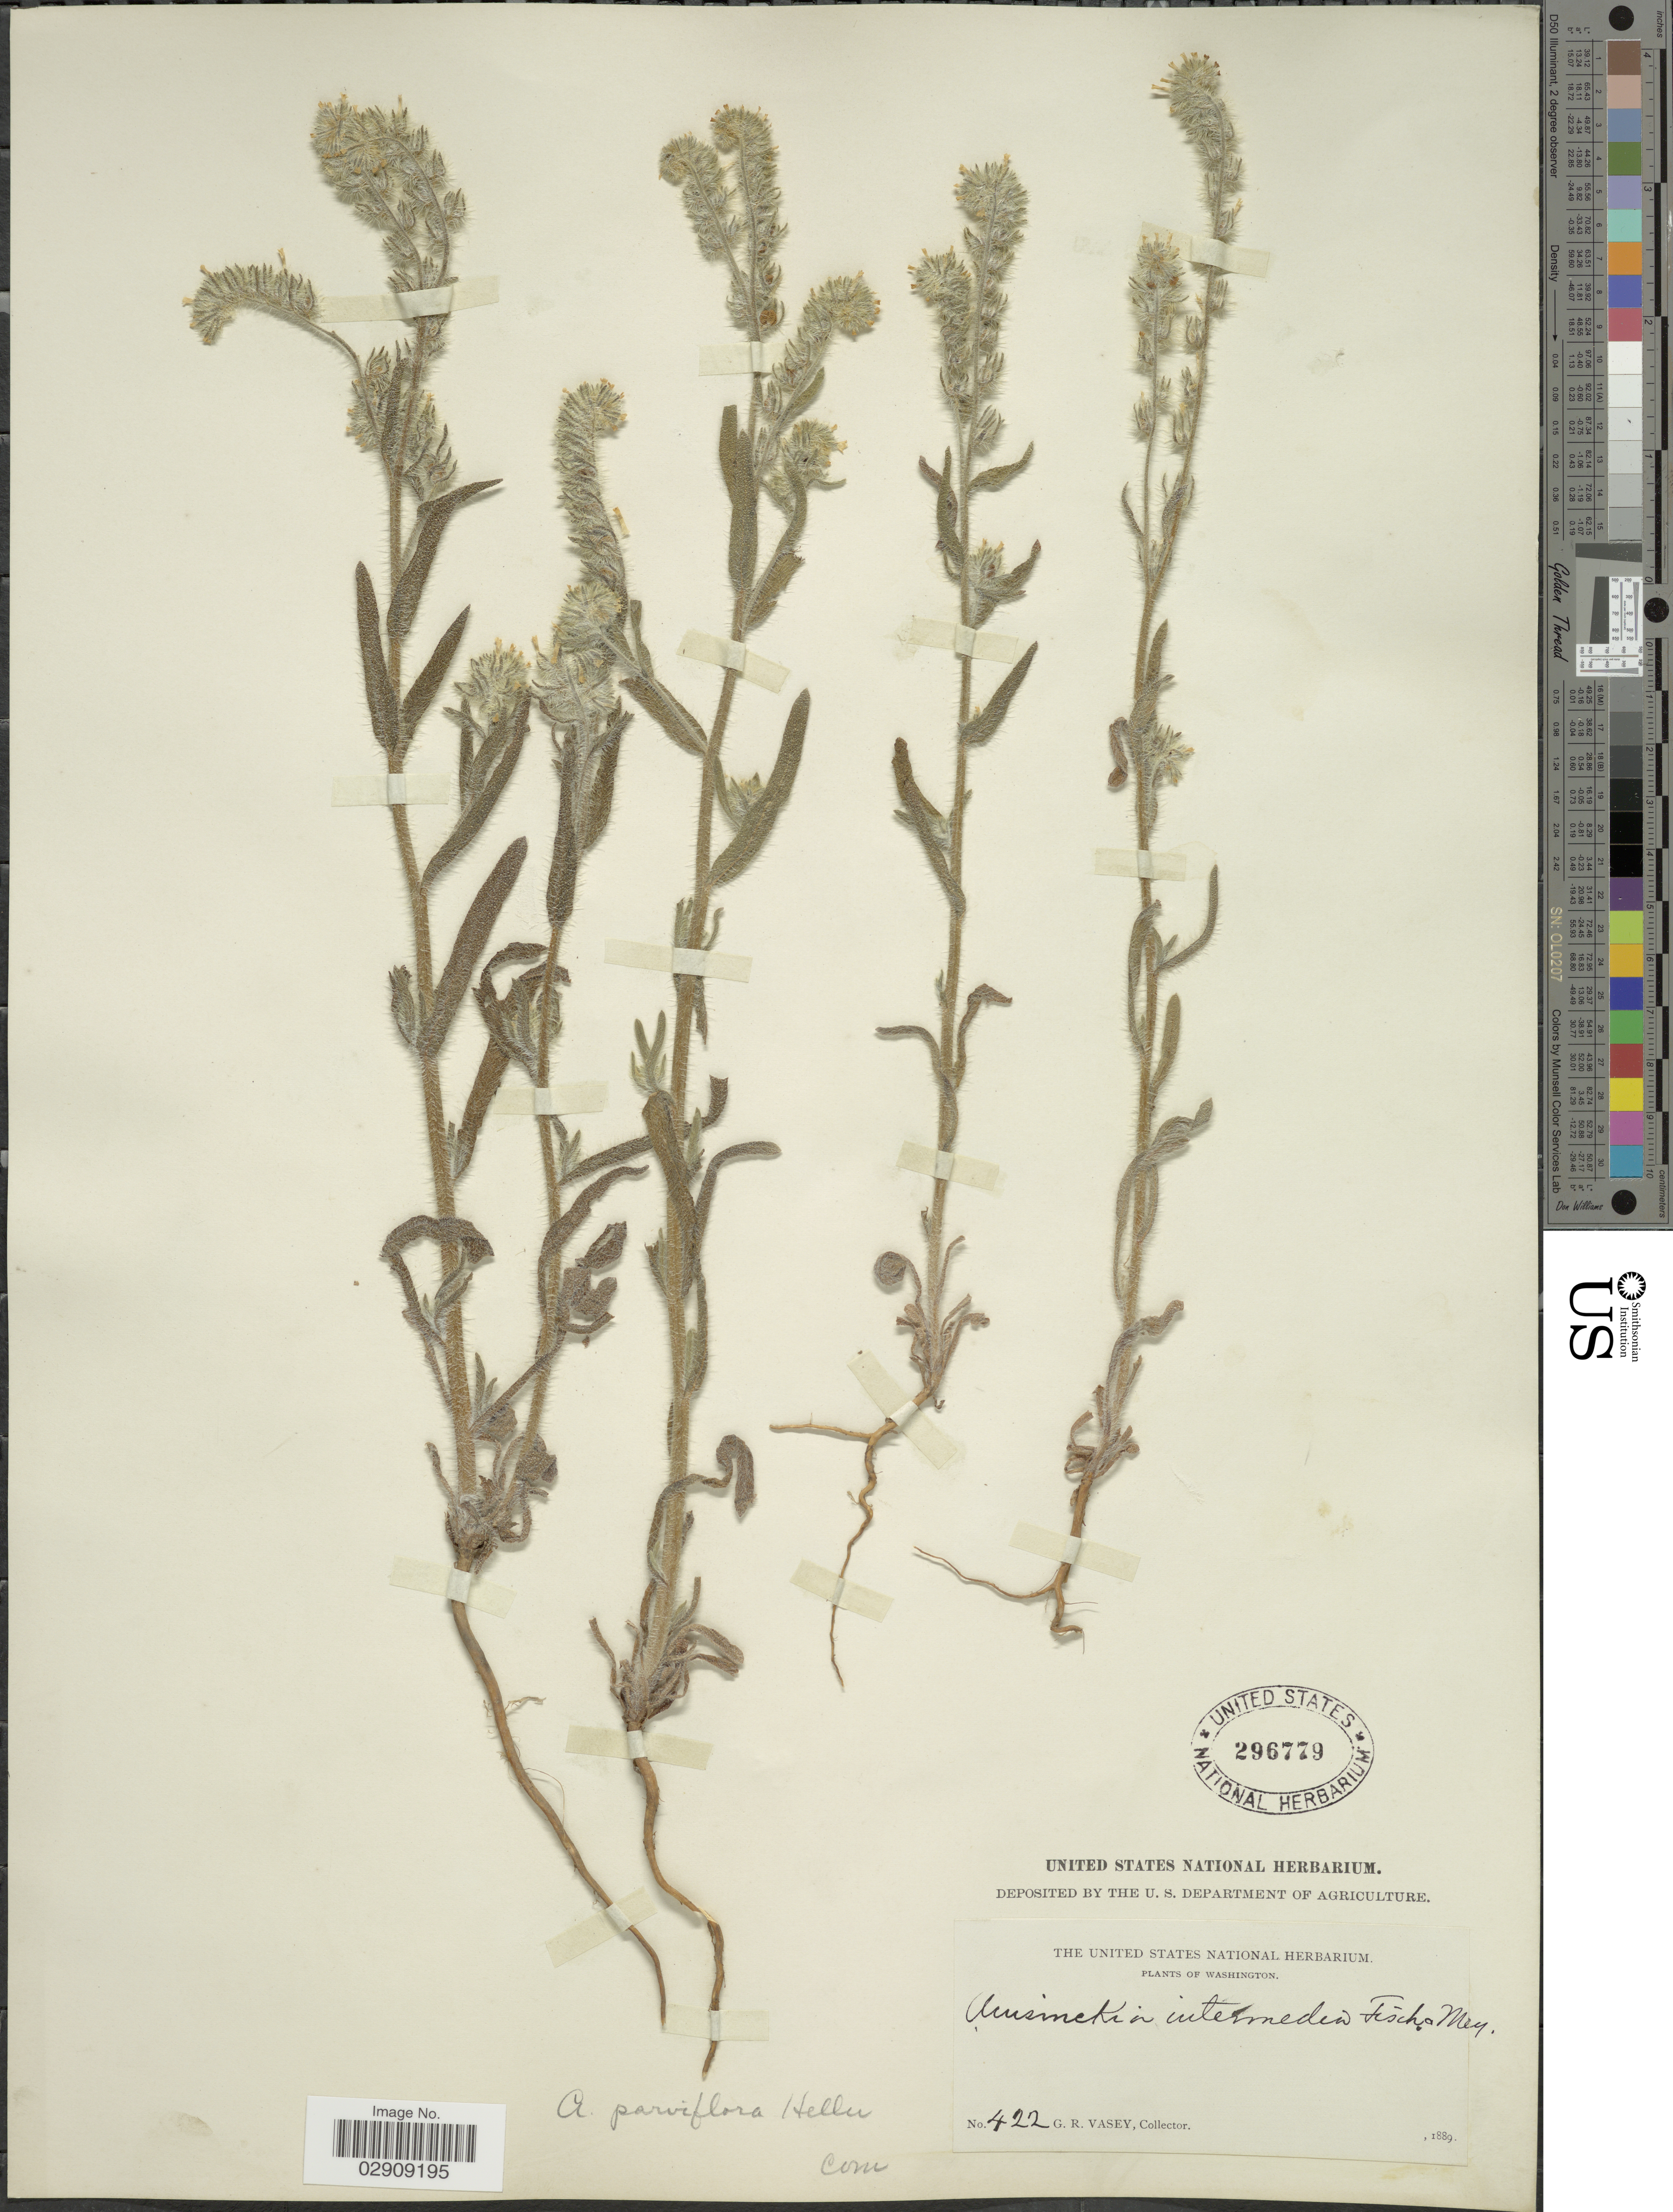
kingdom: Plantae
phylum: Tracheophyta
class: Magnoliopsida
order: Boraginales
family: Boraginaceae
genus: Amsinckia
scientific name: Amsinckia menziesii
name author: A. Nelson & J.F. Macbr.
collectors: G. R. Vasey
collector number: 422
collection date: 1889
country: United States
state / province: Washington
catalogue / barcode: US 296779